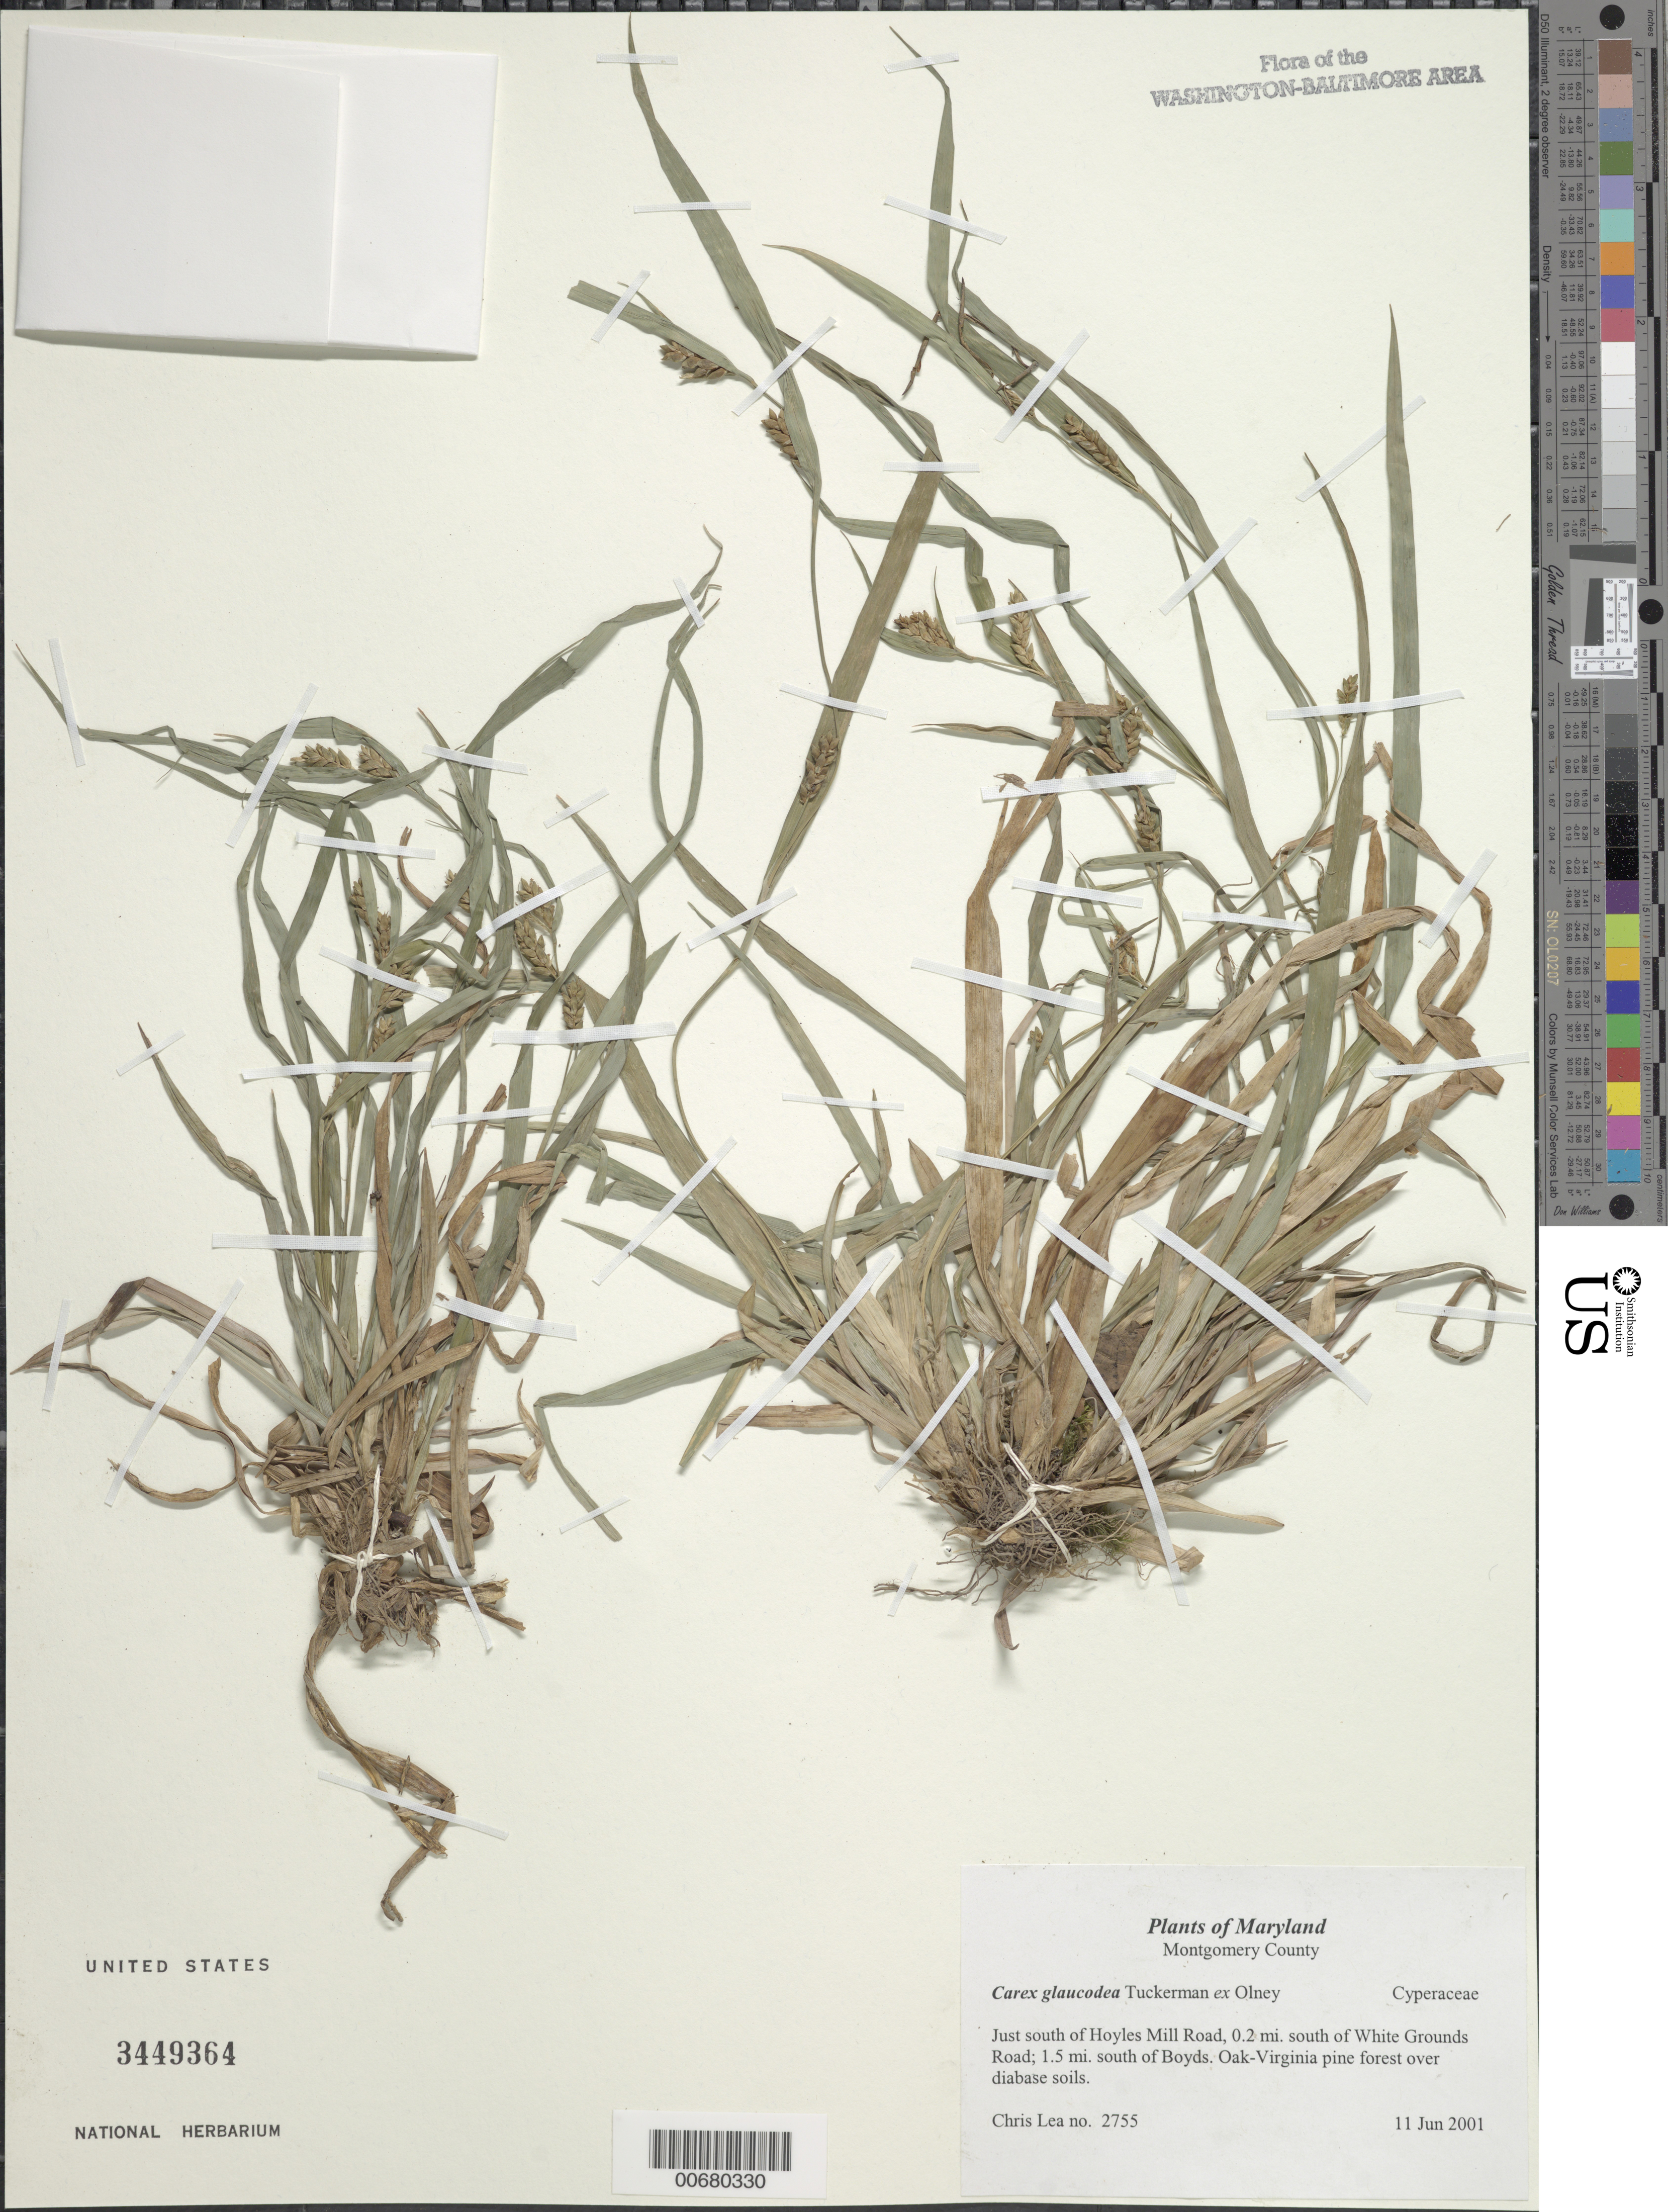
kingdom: Plantae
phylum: Tracheophyta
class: Liliopsida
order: Poales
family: Cyperaceae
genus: Carex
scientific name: Carex glaucodea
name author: Tuck. ex Olney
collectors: C. Lea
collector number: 2755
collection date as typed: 11 Jun 2001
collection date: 2001-06-11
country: United States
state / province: Maryland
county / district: Montgomery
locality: Just south of Hoyles Mill Road, 0.2 miles south of White Grounds Road; 1.5 mi. south of Boyds.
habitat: Oak - Virginia pine forest over diabase soils.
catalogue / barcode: US 3449364